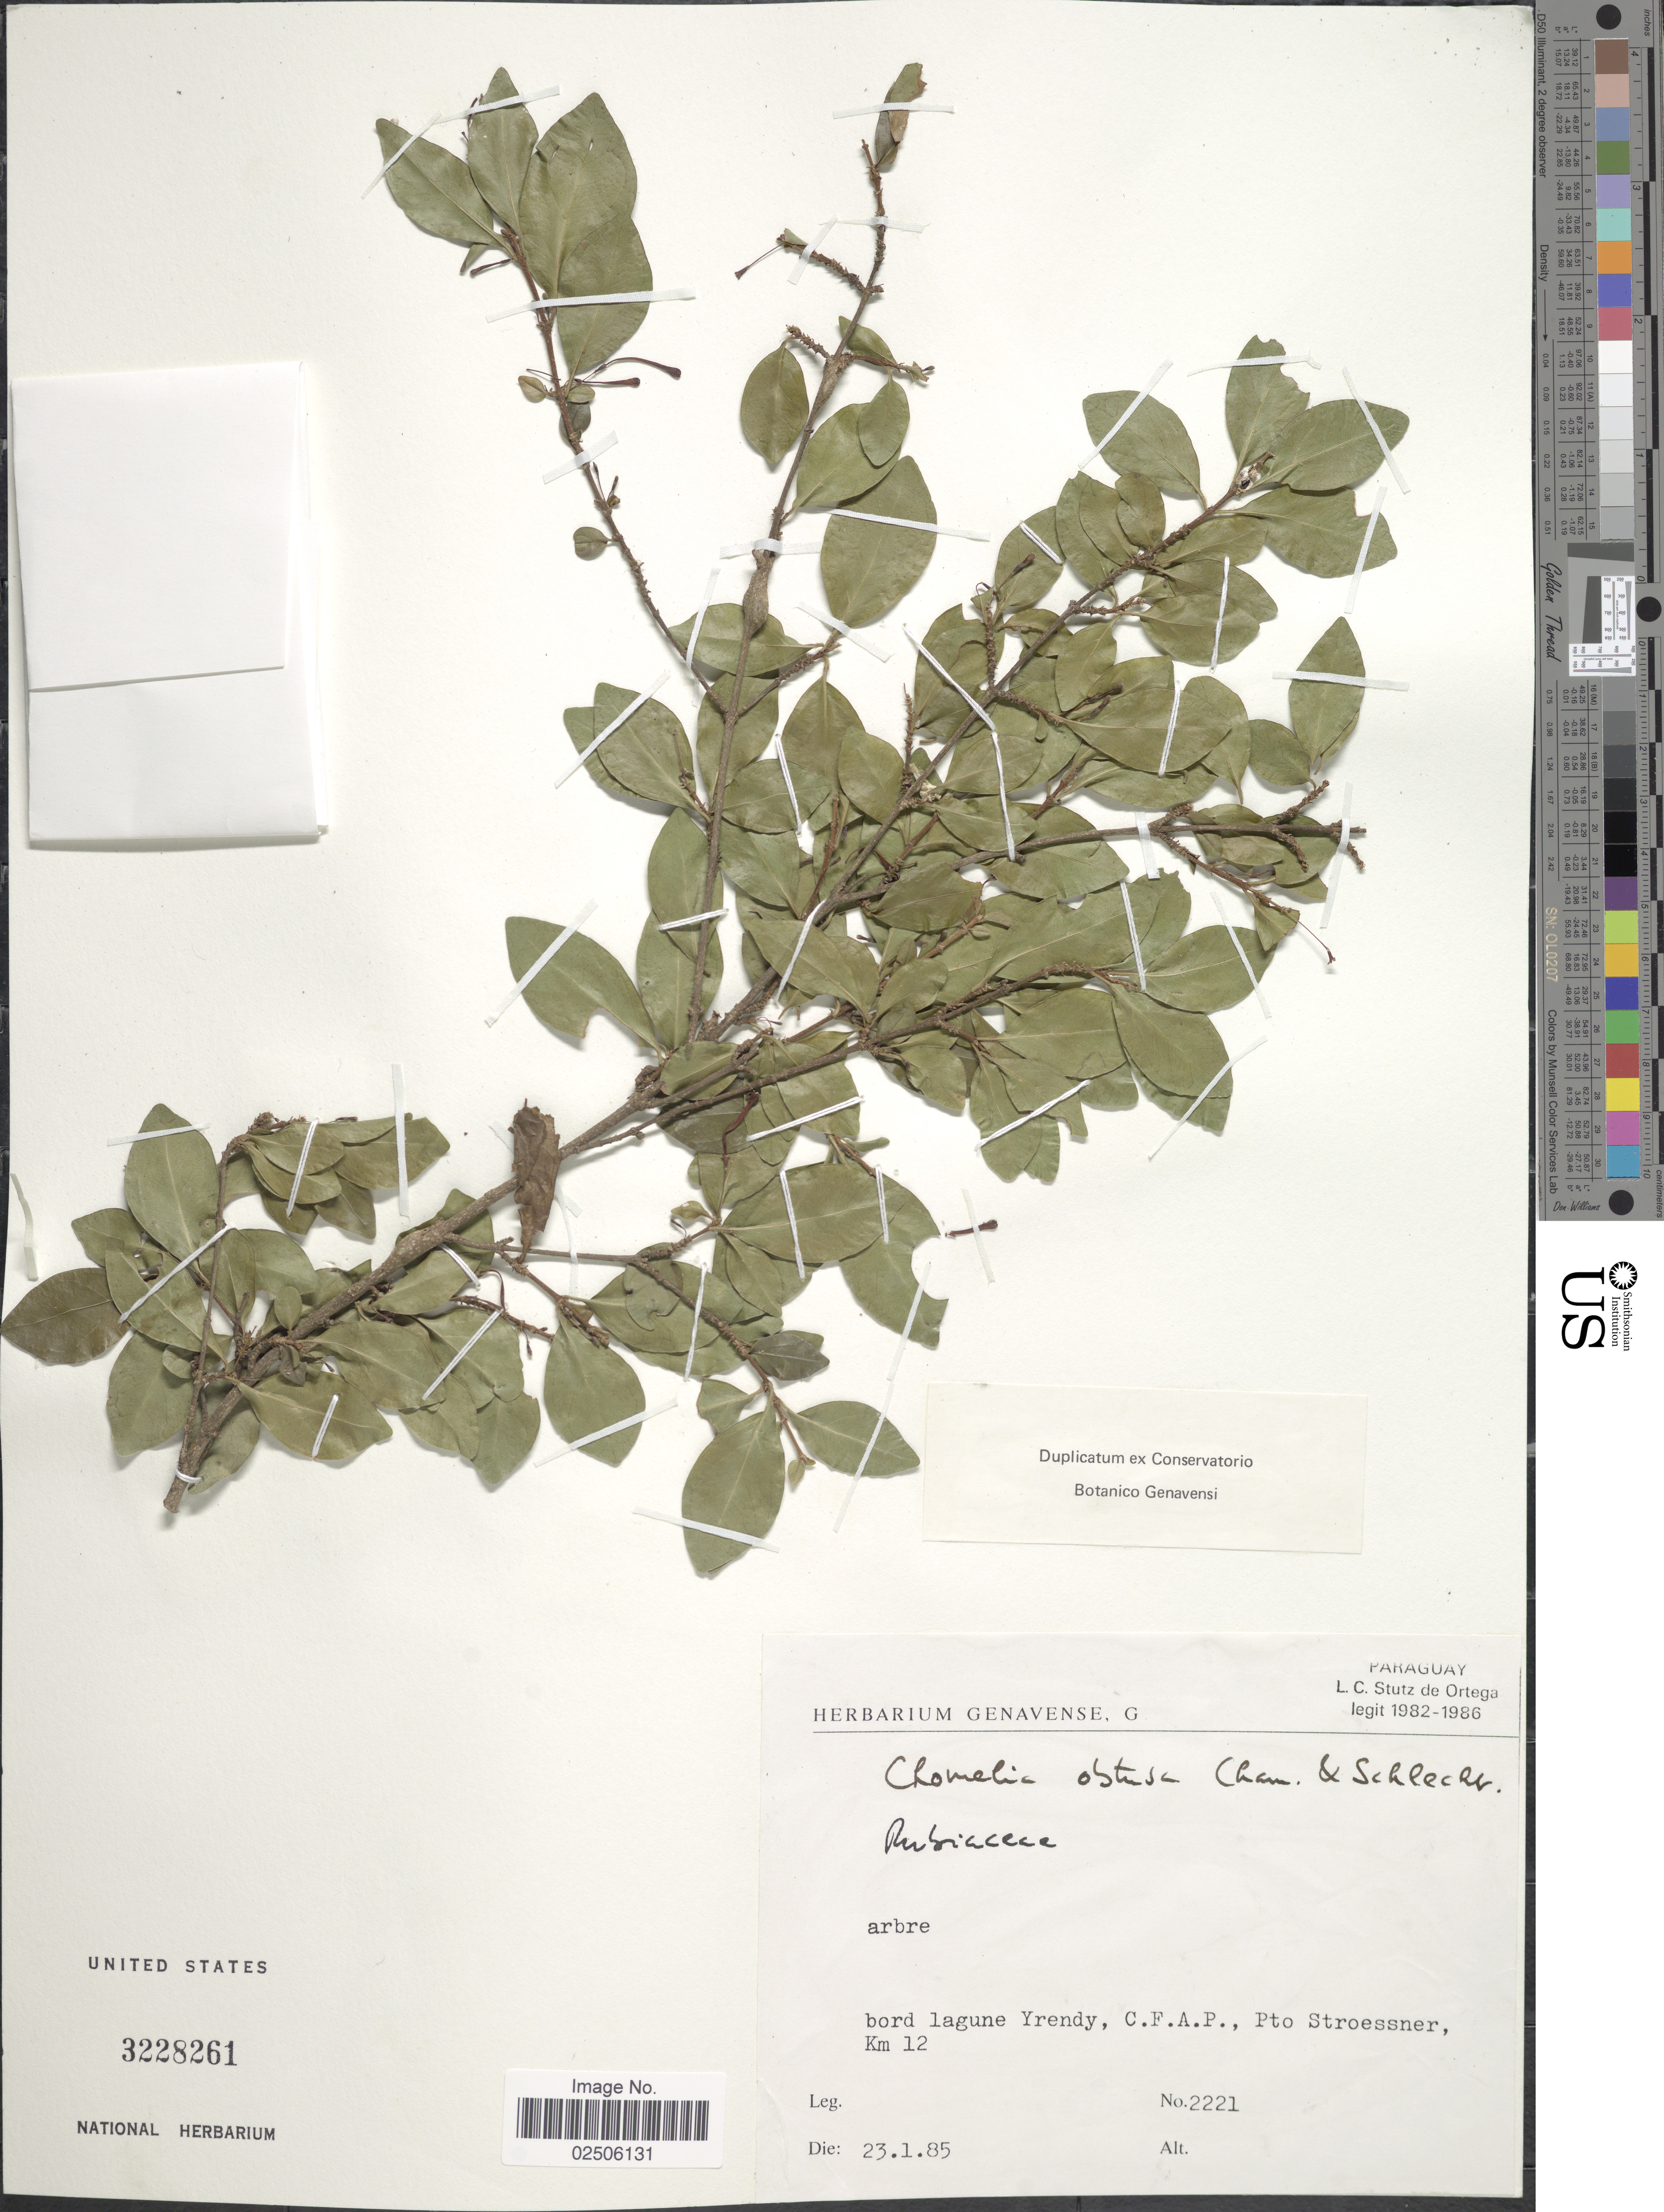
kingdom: Plantae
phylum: Tracheophyta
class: Magnoliopsida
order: Gentianales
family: Rubiaceae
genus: Chomelia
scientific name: Chomelia obtusa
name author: Cham. & Schltdl.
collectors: L. C. Stutz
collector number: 2221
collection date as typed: Transcribed d/m/y: 23/1/85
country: Paraguay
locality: Bord lagune Yrendy, C.F.A.P., Prto Stroessner, km 12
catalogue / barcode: US 3228261